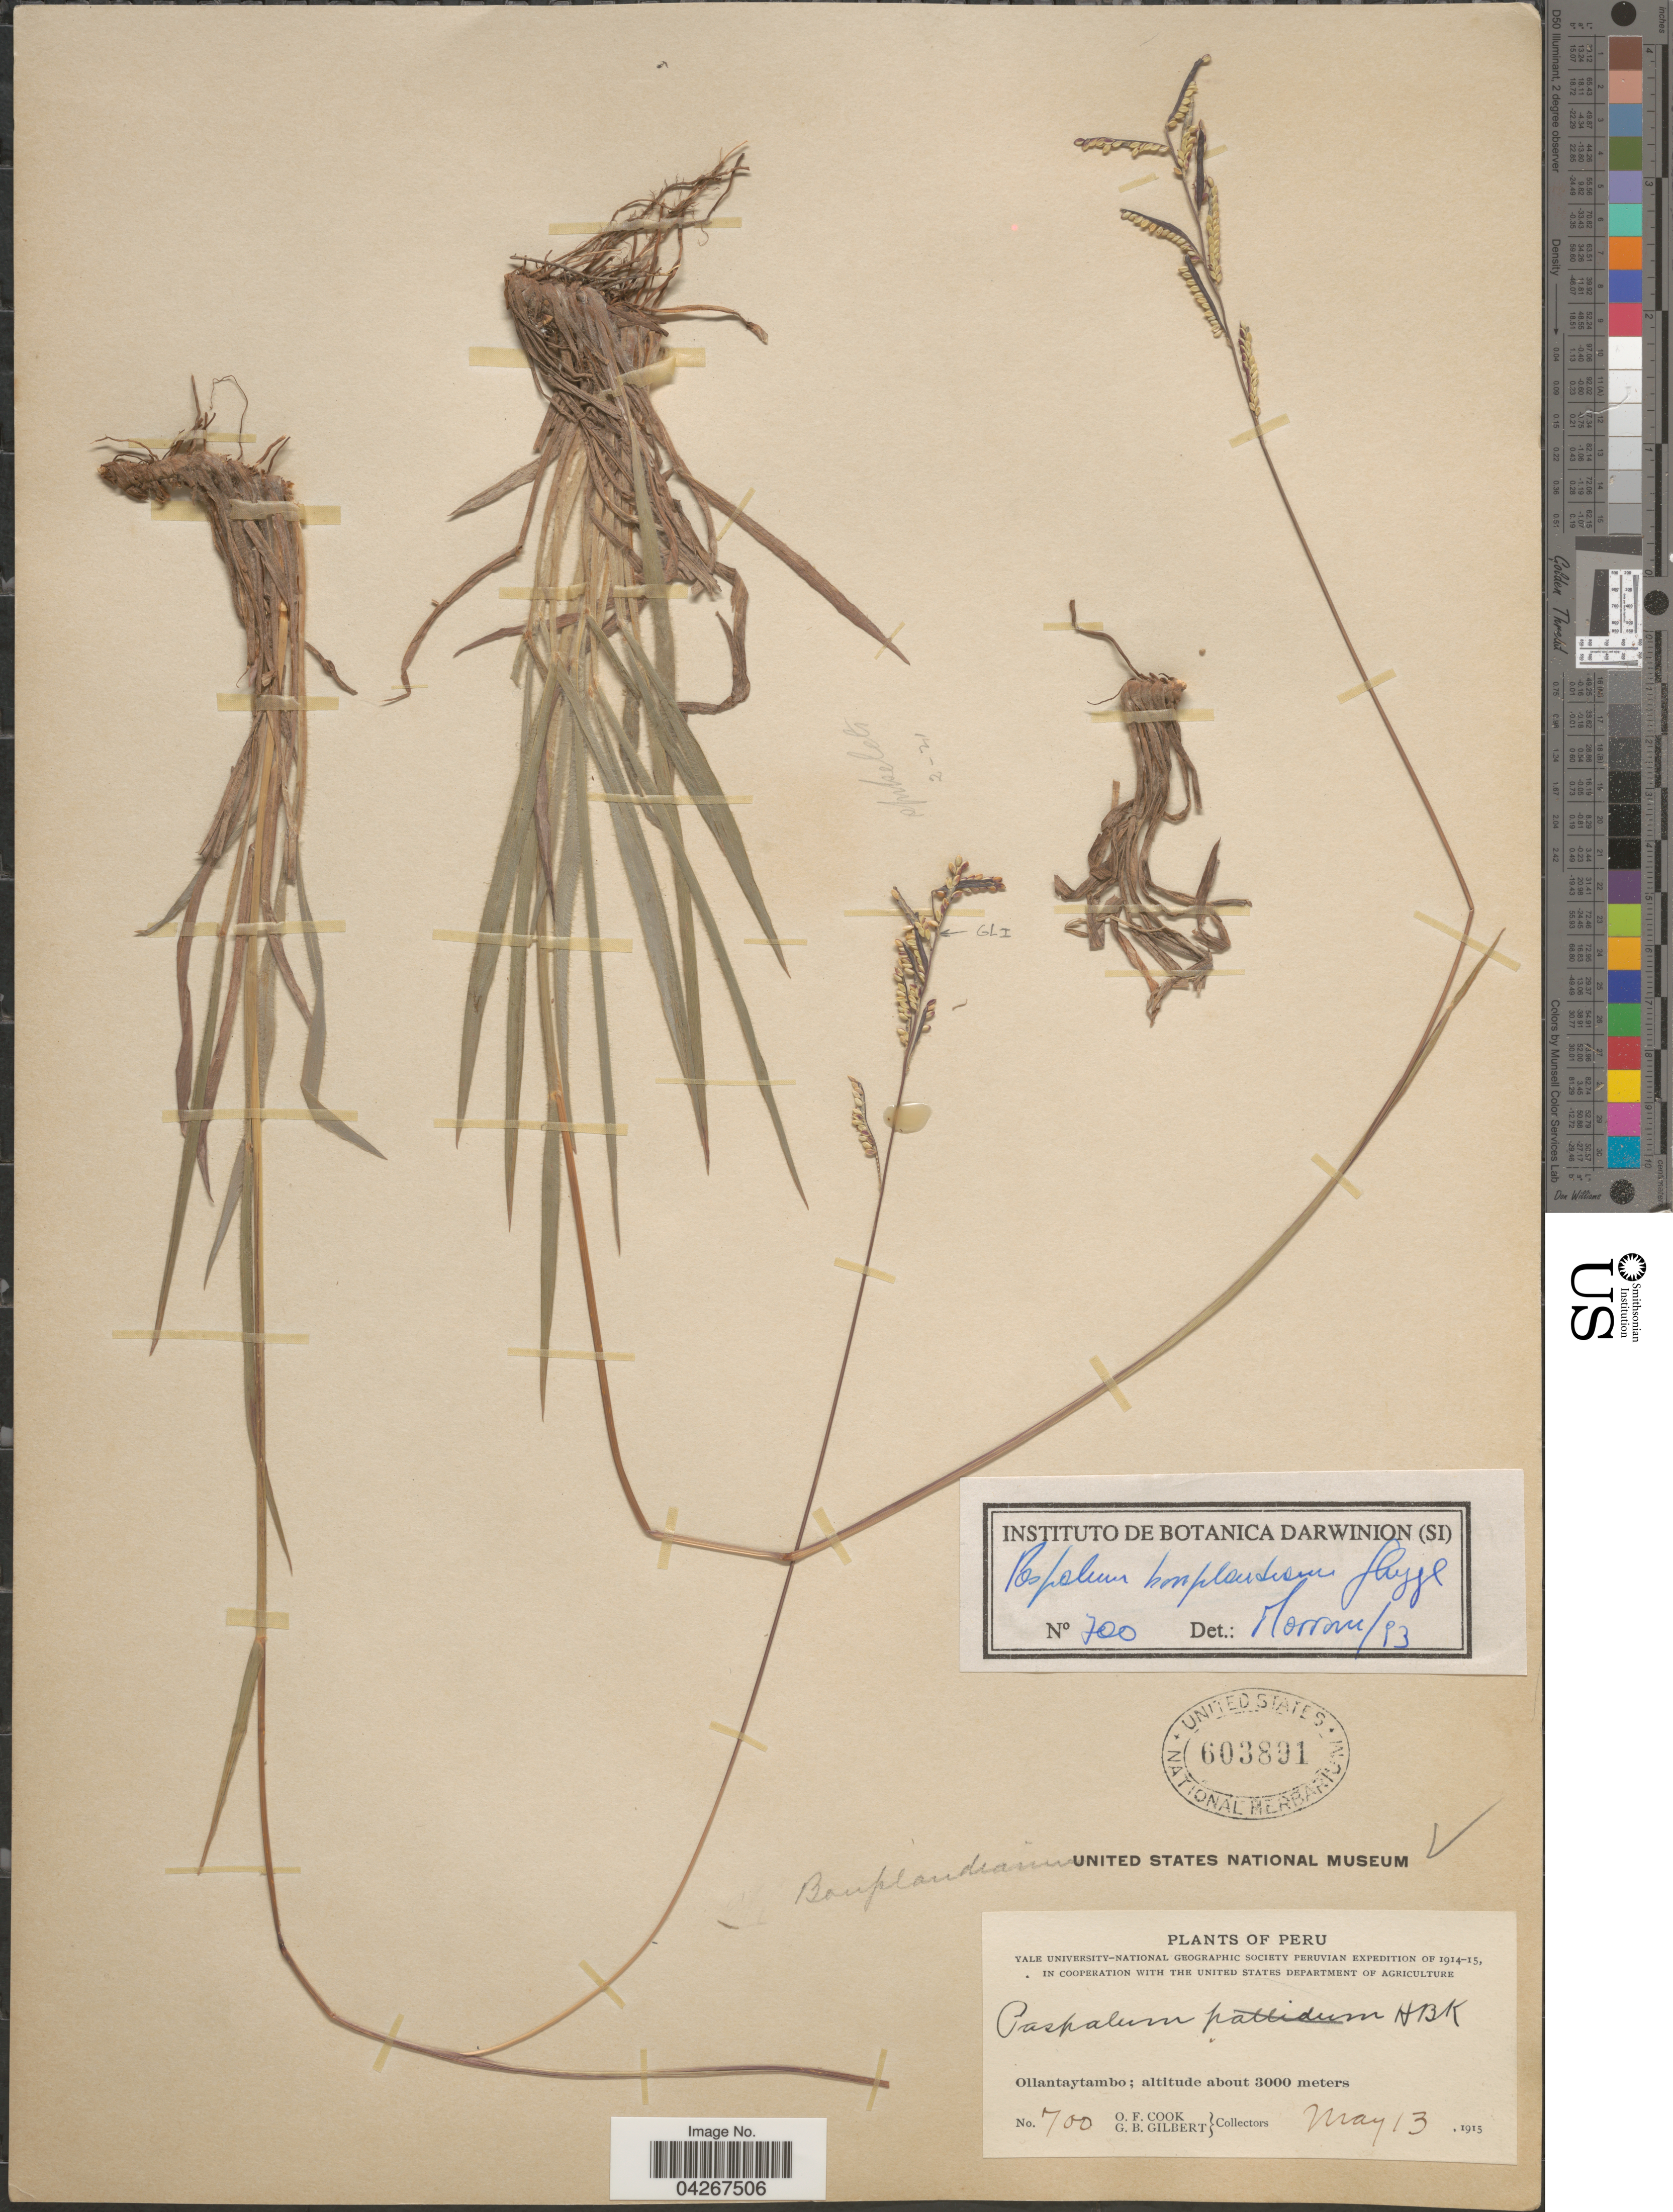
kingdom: Plantae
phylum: Tracheophyta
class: Liliopsida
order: Poales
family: Poaceae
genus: Paspalum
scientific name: Paspalum bonplandianum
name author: Flüggé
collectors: O. F. Cook & G. B. Gilbert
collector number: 700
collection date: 1915-05-13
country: Peru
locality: Yale University-National Geographic Society Peruvian Expedition of 1914-15. Ollantaytambo.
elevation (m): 3000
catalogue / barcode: US 603891